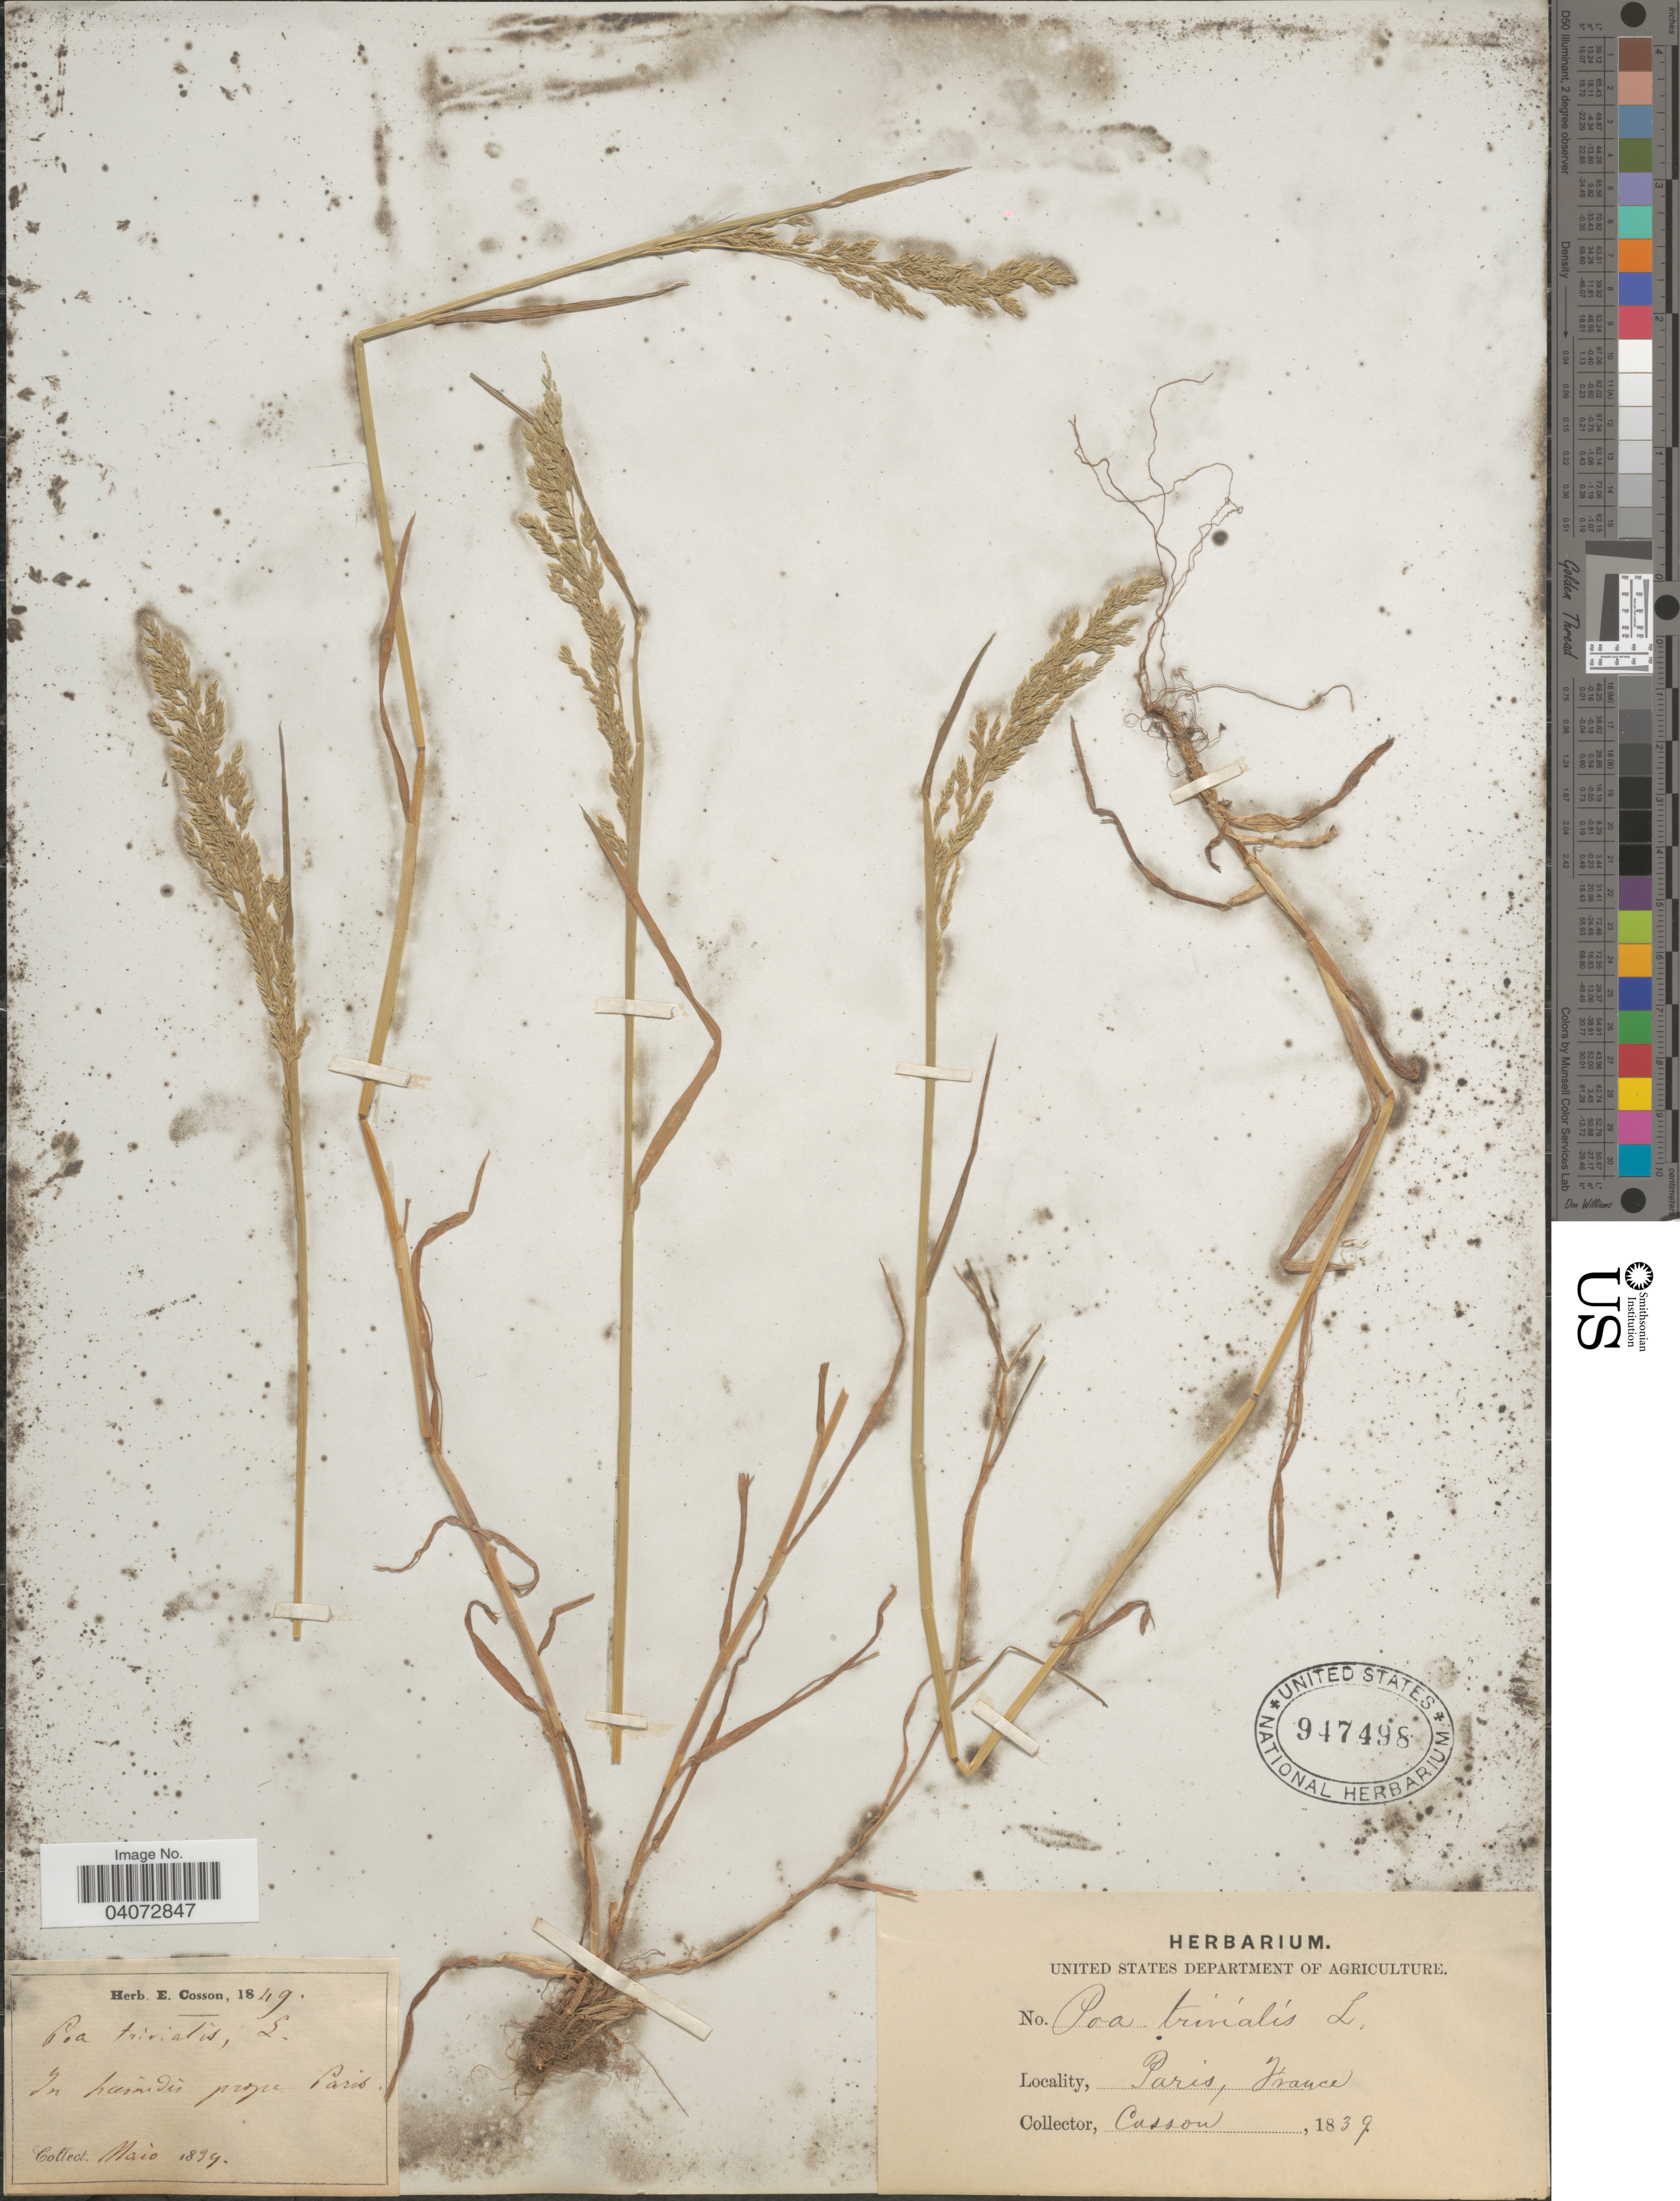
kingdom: Plantae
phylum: Tracheophyta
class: Liliopsida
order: Poales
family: Poaceae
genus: Poa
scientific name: Poa trivialis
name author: L.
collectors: E. Cosson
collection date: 1839-05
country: France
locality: In humidis prope Paris.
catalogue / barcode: US 947498